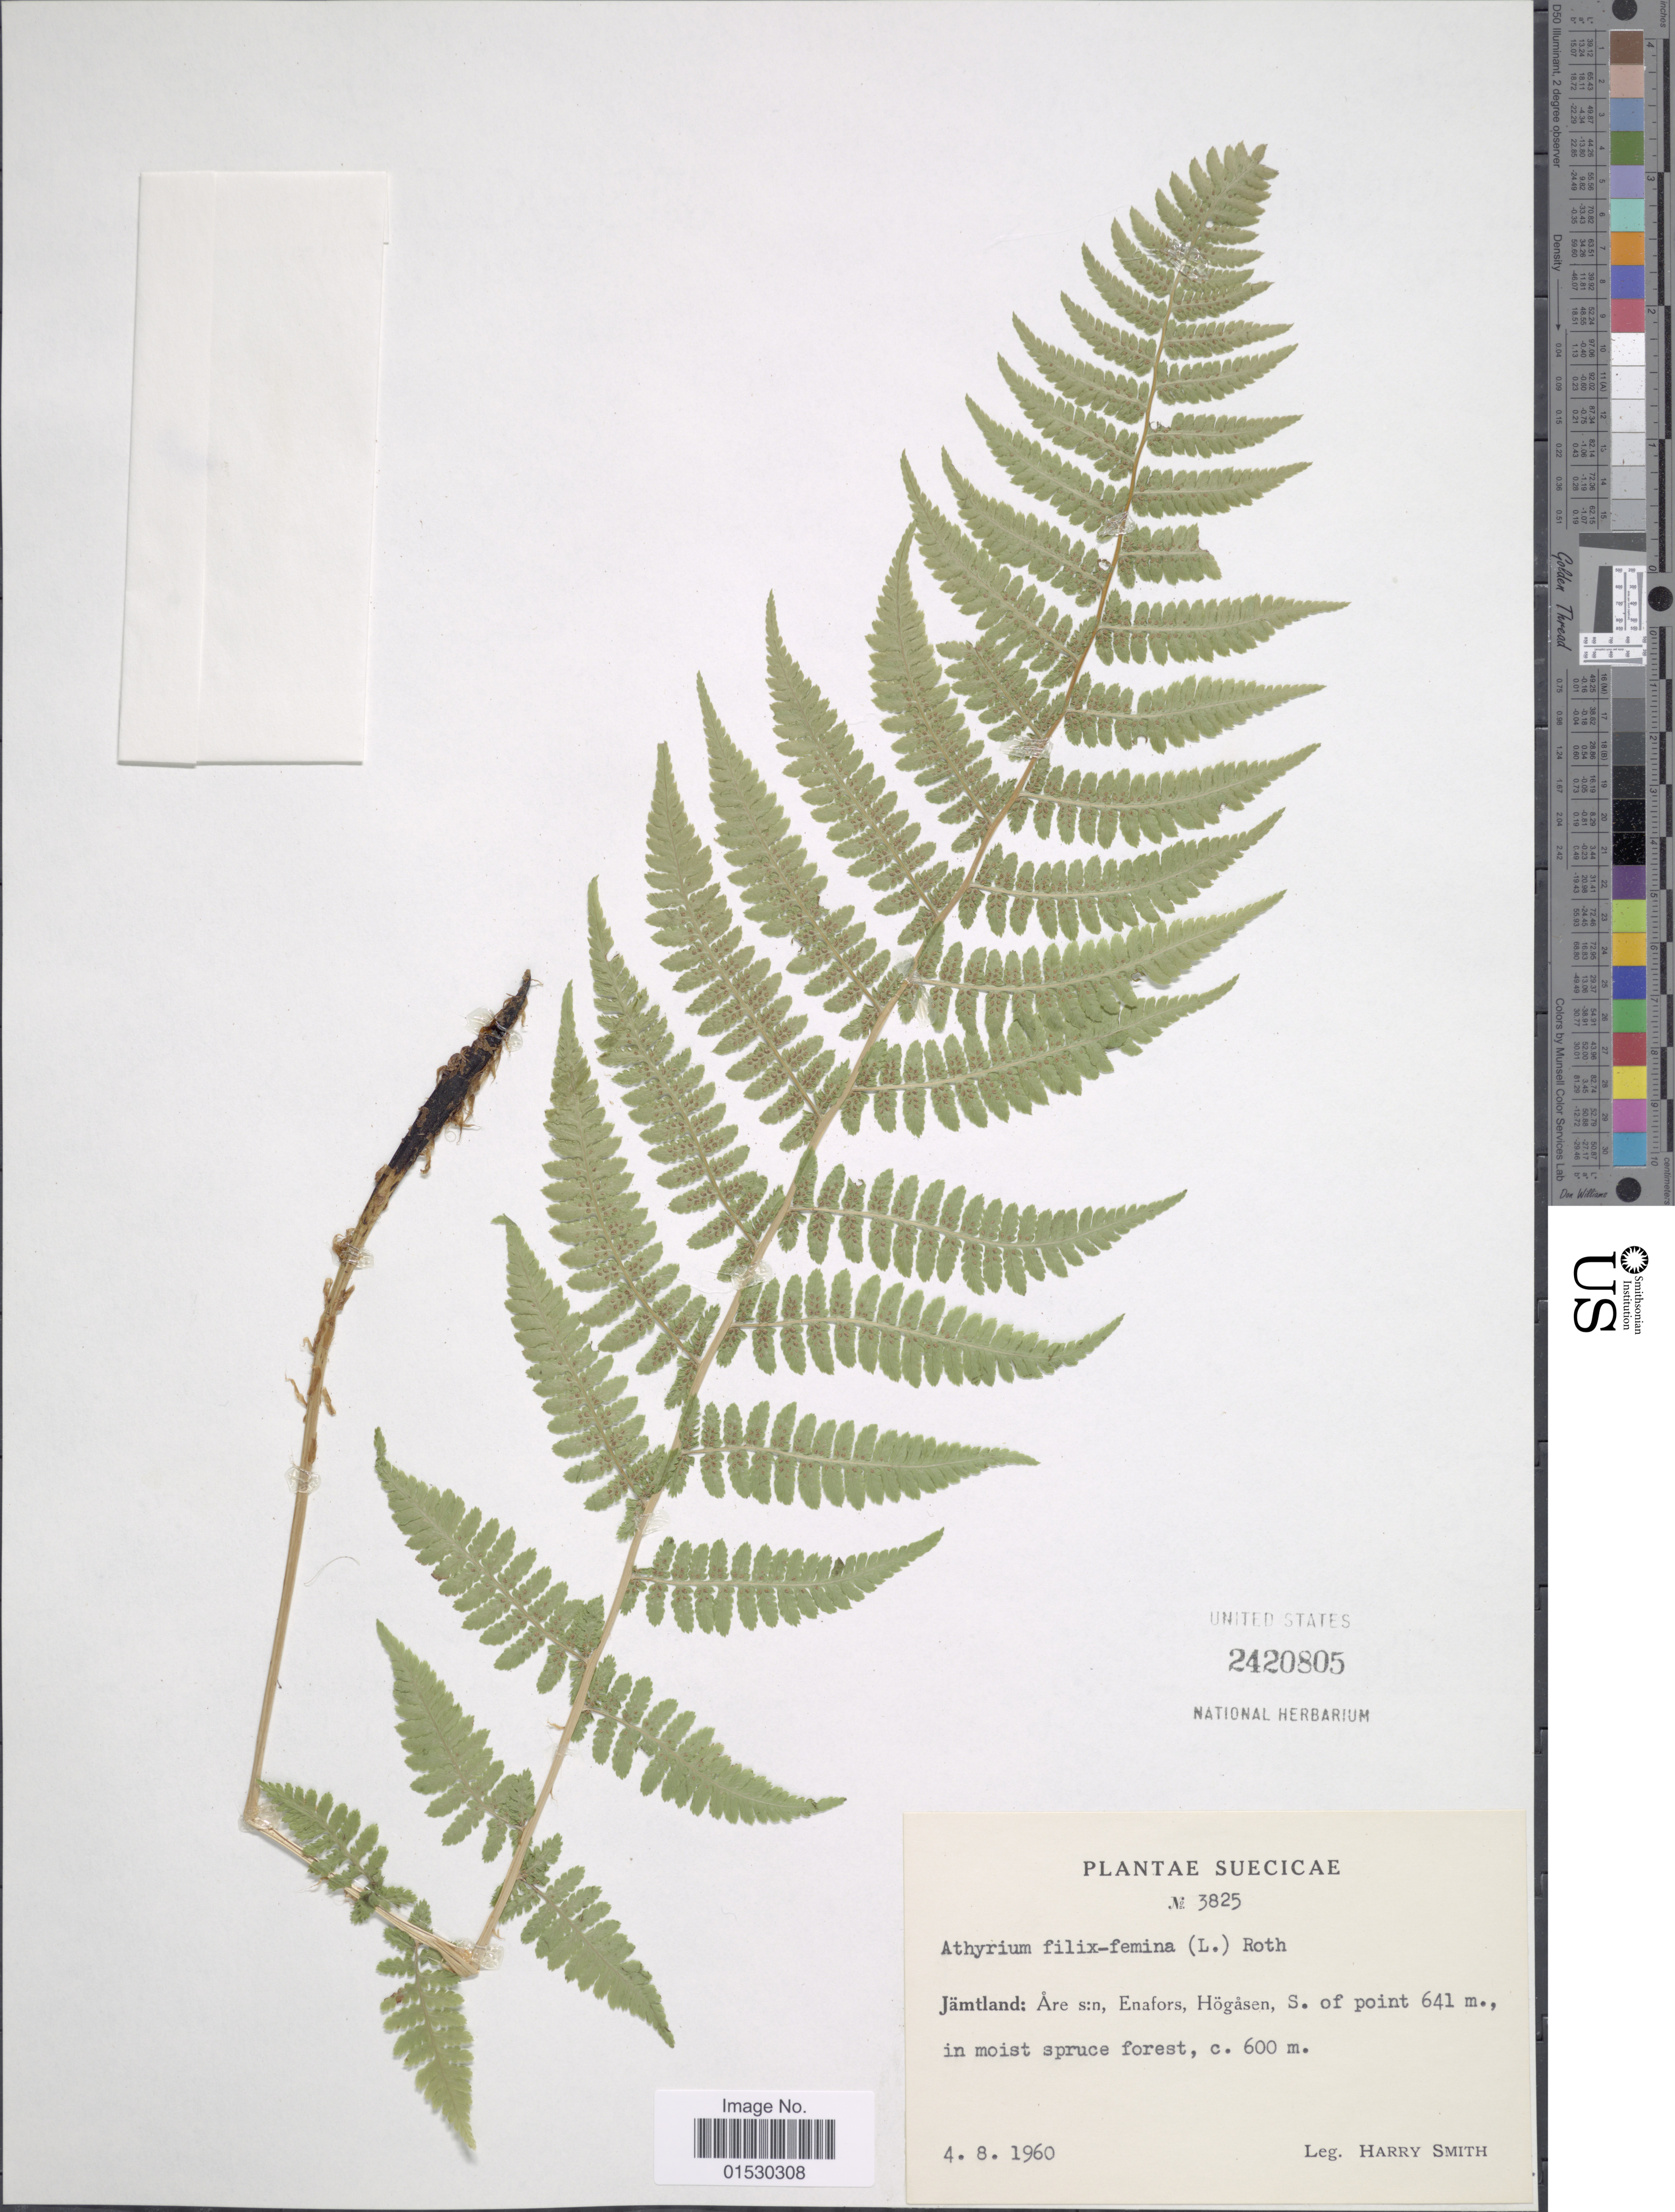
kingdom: Plantae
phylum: Tracheophyta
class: Polypodiopsida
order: Polypodiales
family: Athyriaceae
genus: Athyrium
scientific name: Athyrium filix-femina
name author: (L.) Roth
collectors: H. Smith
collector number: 3825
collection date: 1960-08-04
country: Sweden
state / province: Jämtland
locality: Suecicae, Are s:n, Enafors, Hogasen, S. of point 641 m, in moist spruce forest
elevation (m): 600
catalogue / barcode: US 2420805